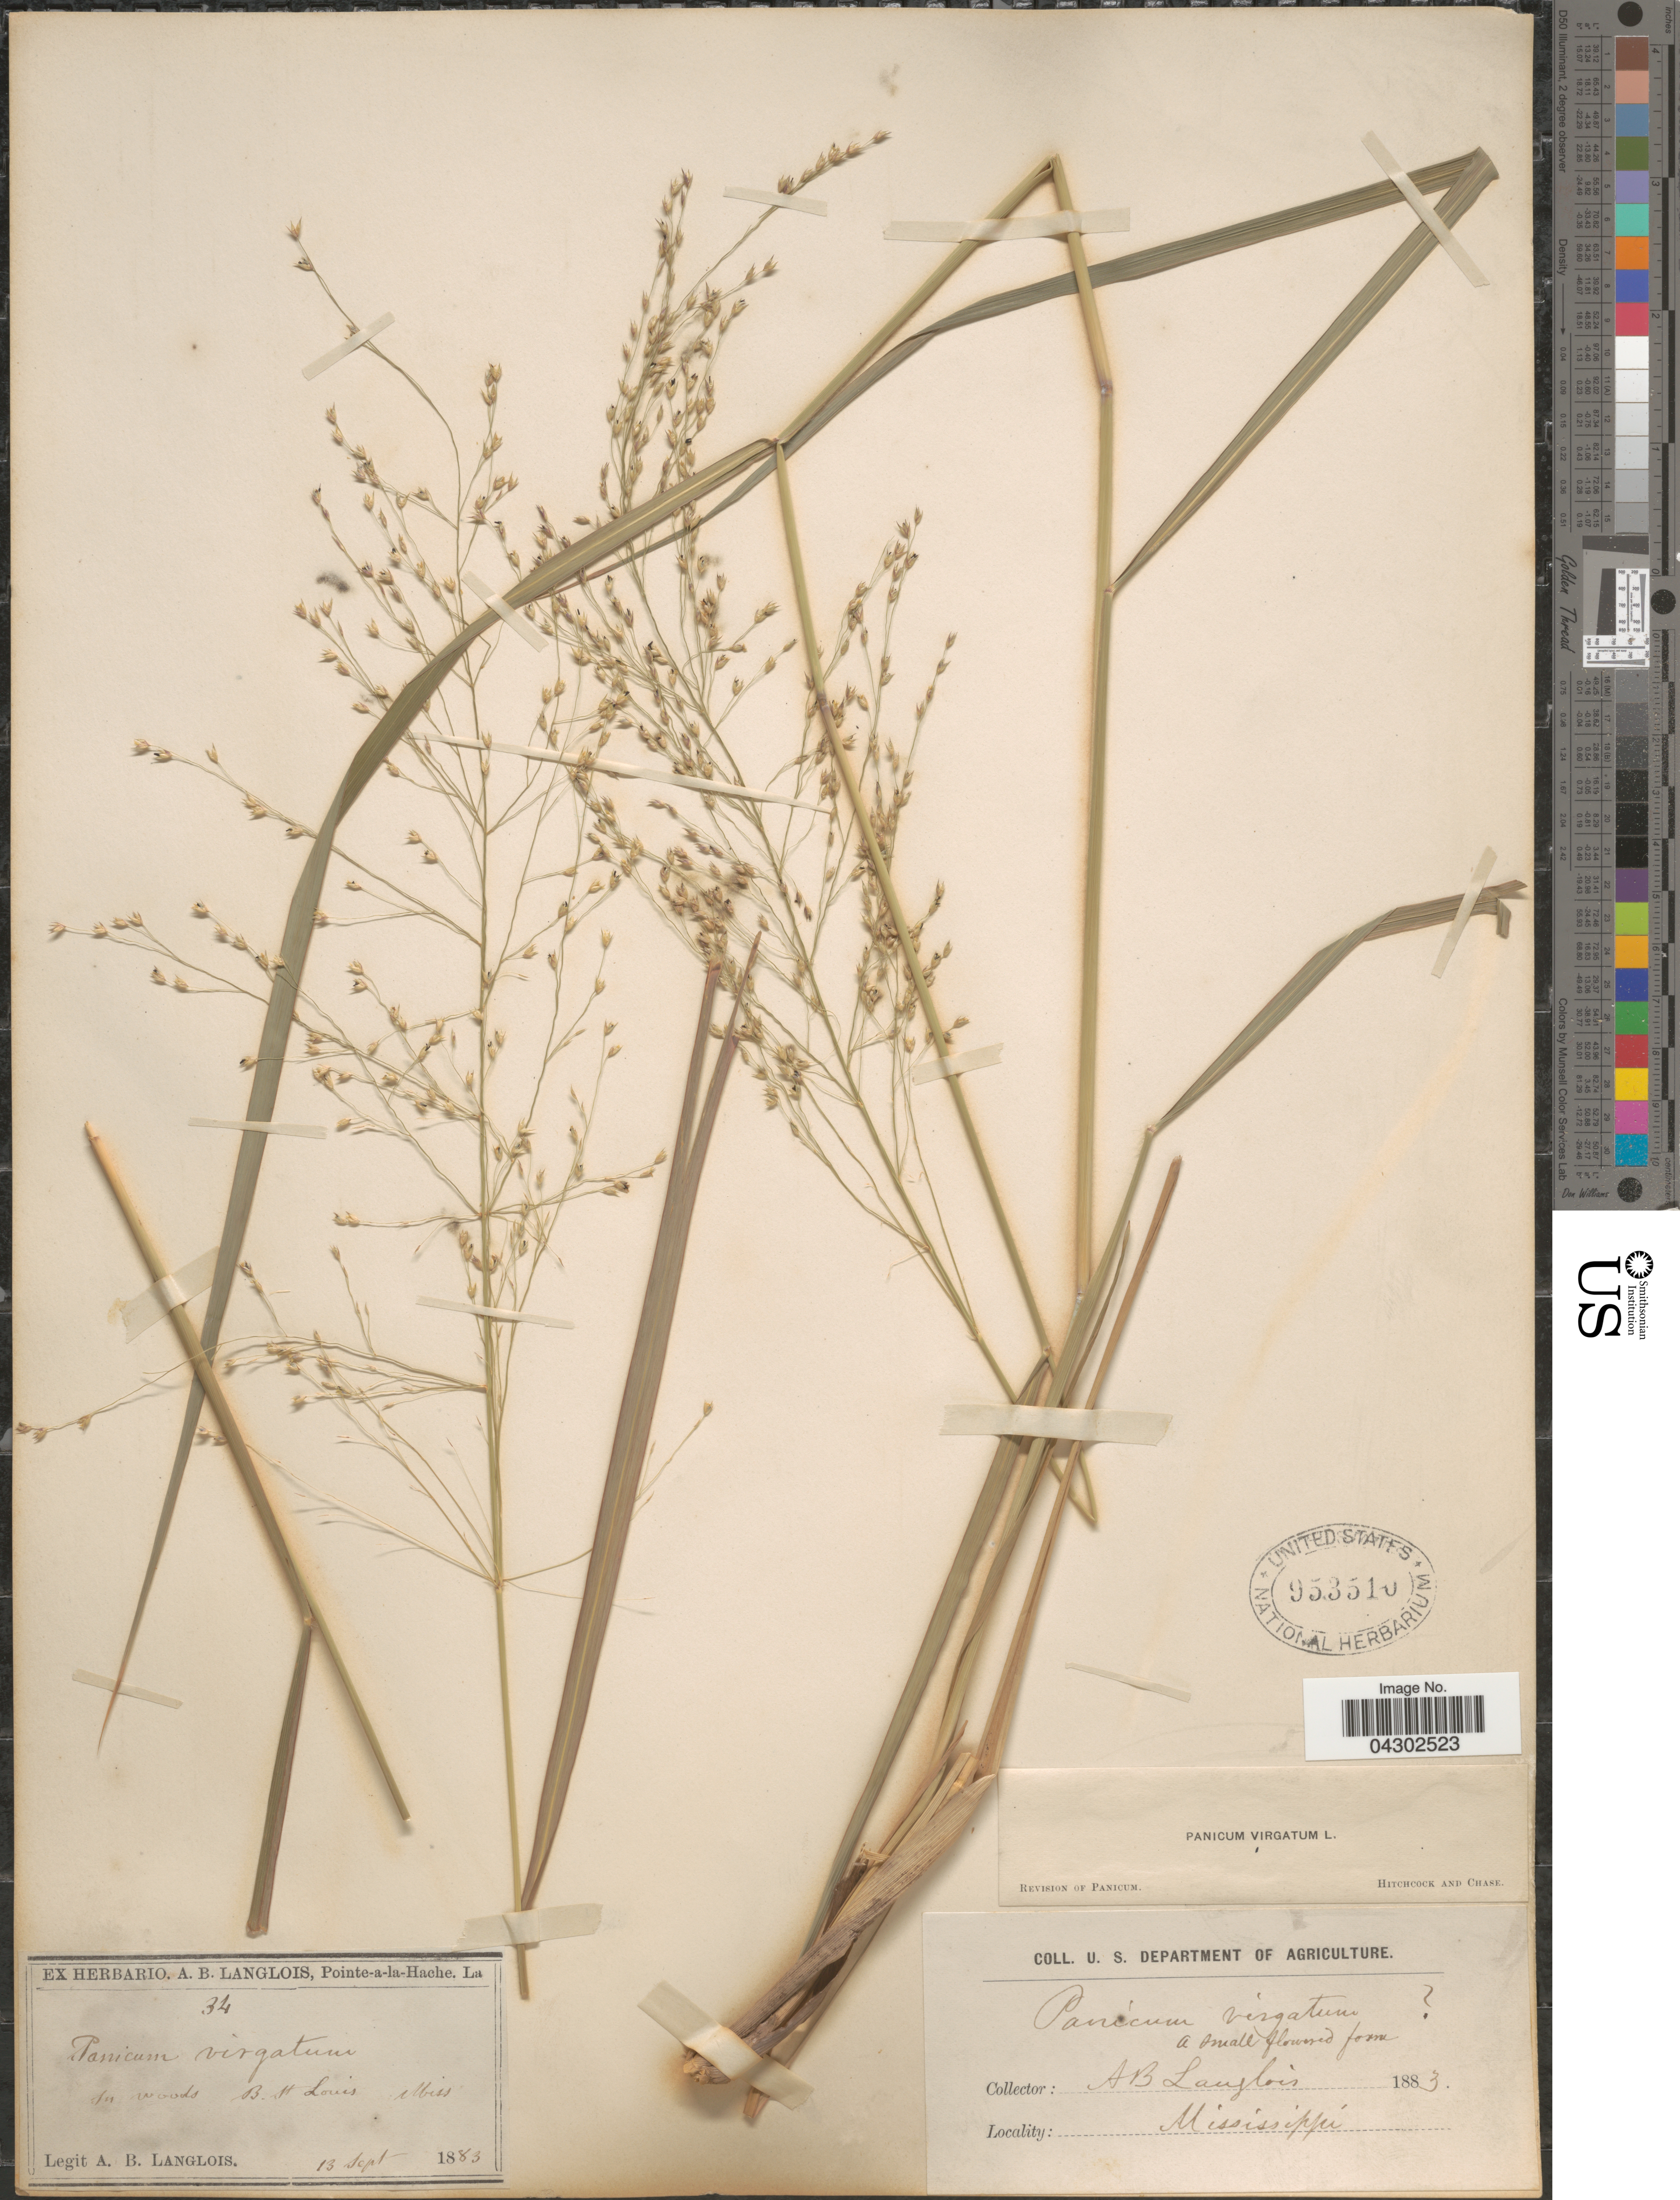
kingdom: Plantae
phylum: Tracheophyta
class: Liliopsida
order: Poales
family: Poaceae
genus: Panicum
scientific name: Panicum virgatum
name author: L.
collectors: A. Langlois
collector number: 34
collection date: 1883-09-13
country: United States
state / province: Mississippi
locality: In woods B. St Louis.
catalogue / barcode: US 953510